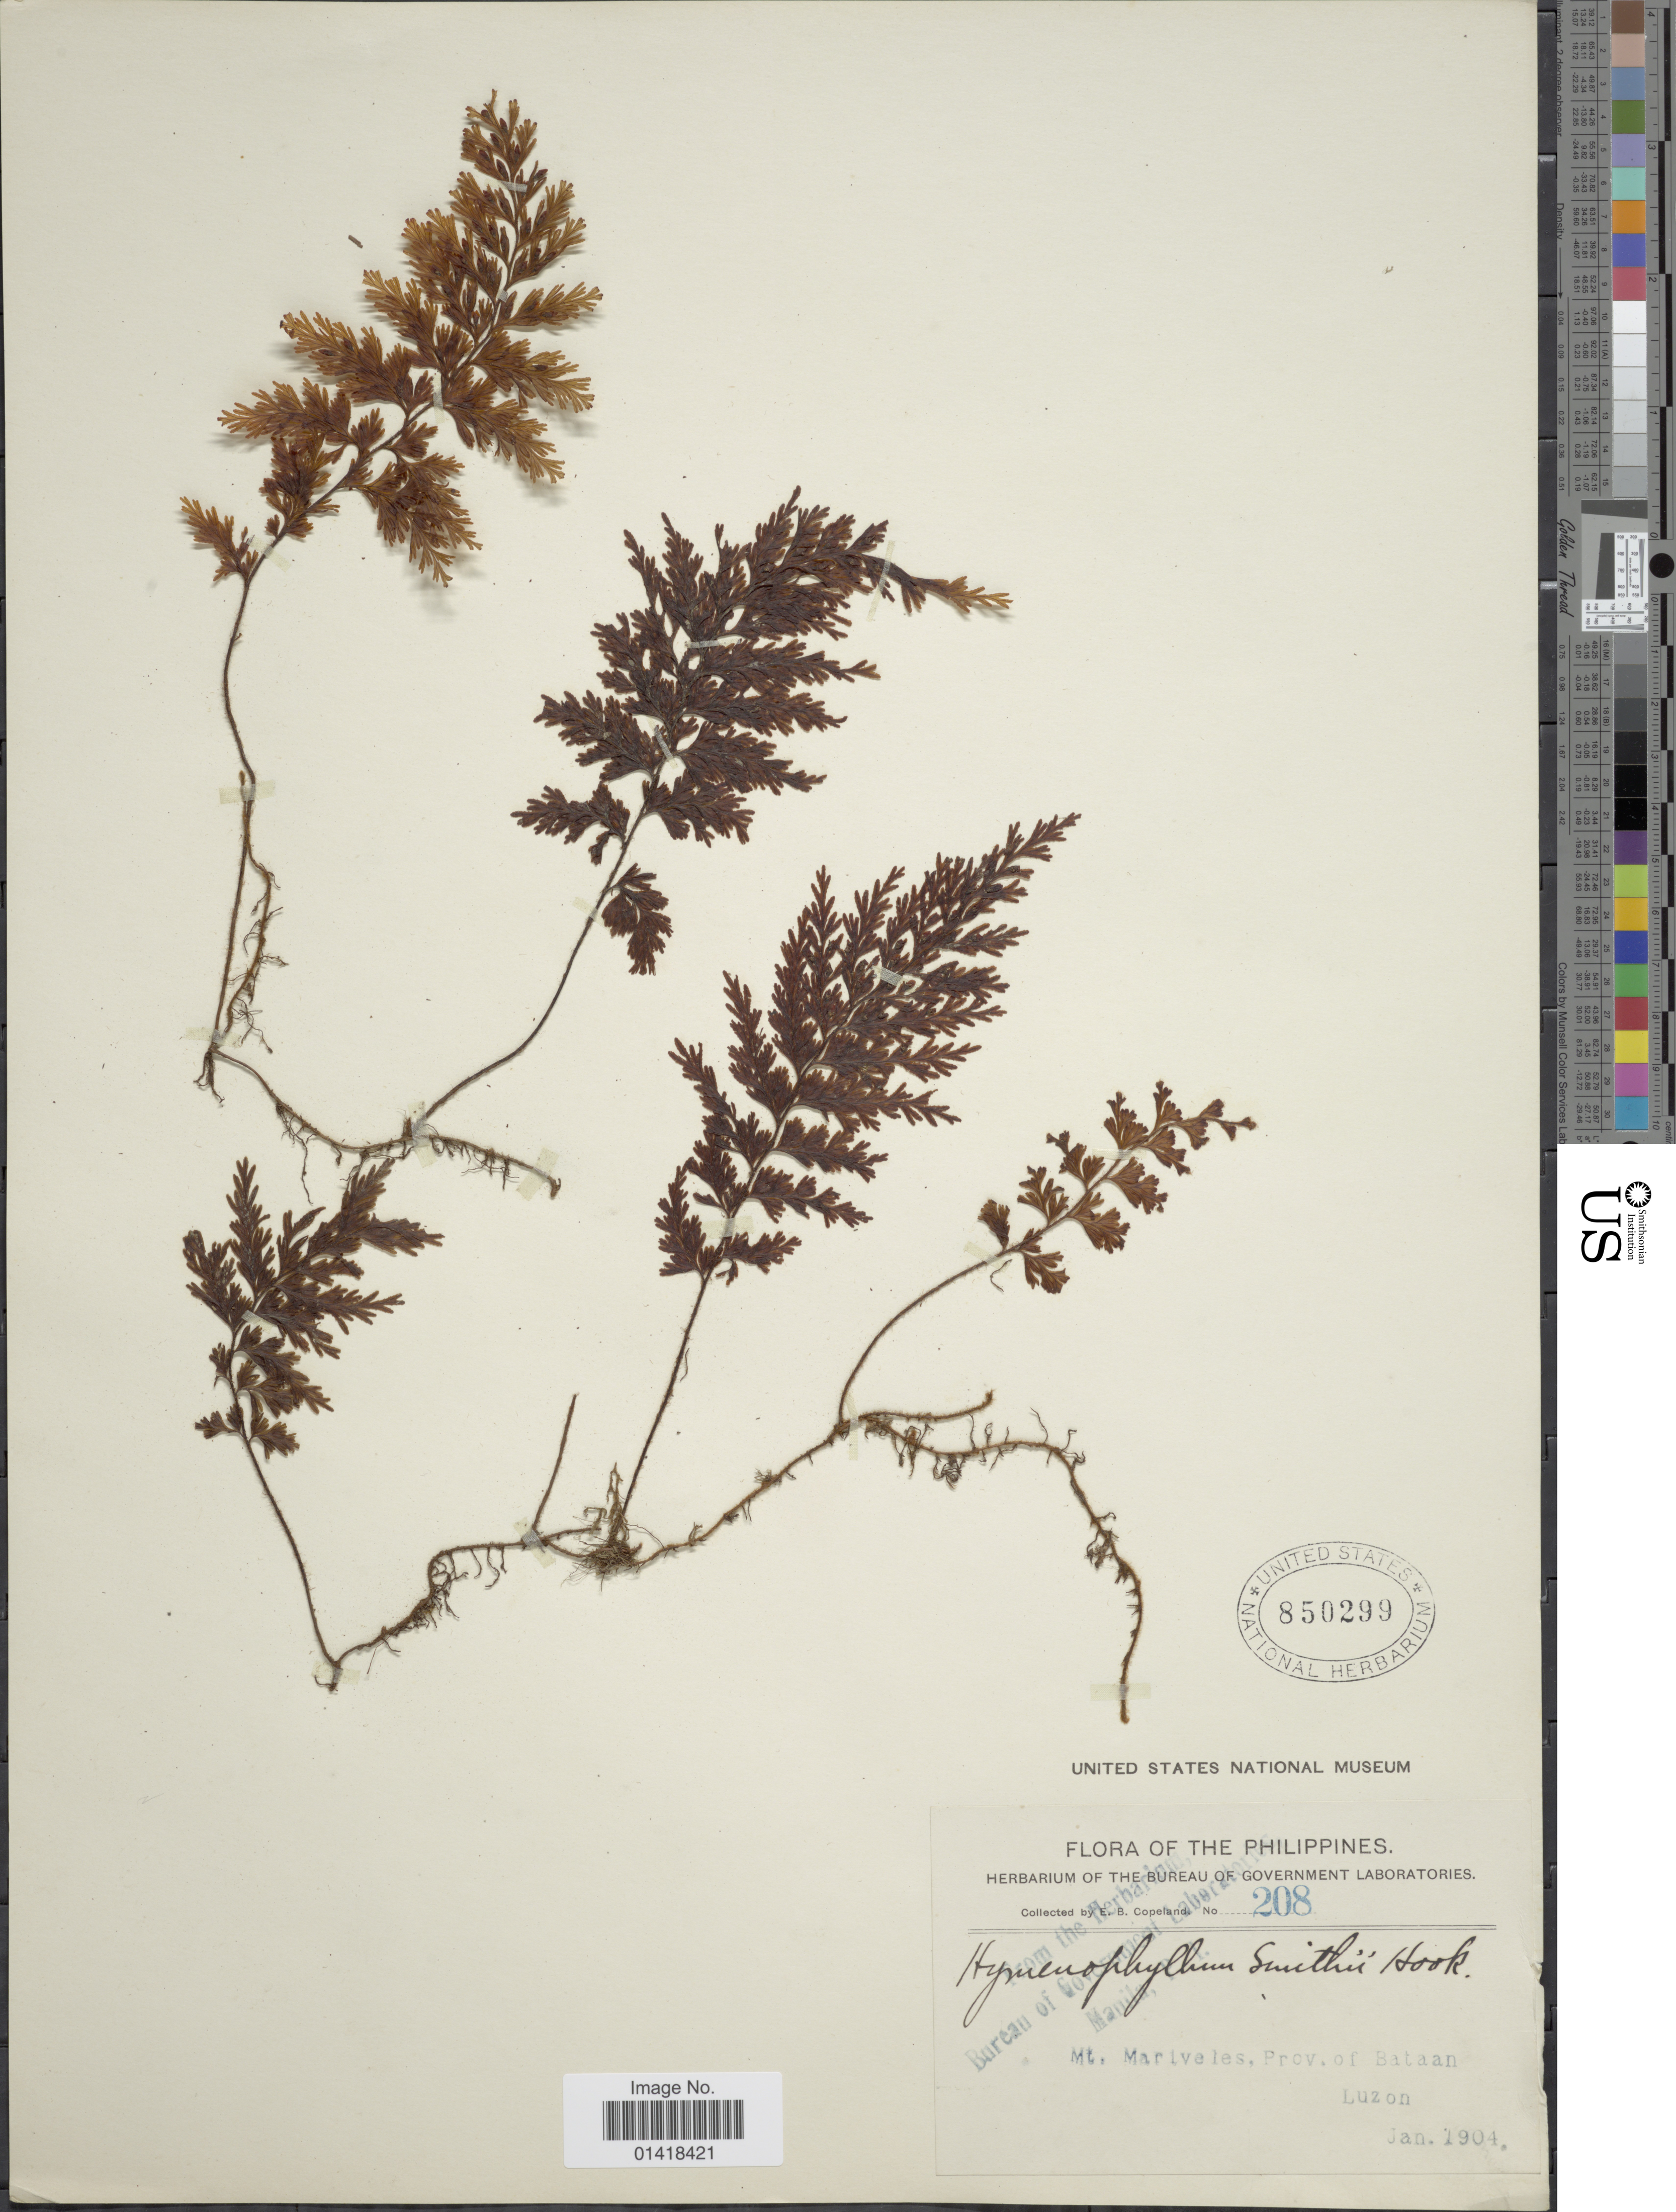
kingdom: Plantae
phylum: Tracheophyta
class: Polypodiopsida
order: Hymenophyllales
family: Hymenophyllaceae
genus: Hymenophyllum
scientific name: Hymenophyllum meyenianum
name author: (C. Presl) Copel.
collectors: E. B. Copeland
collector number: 208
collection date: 1904-01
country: Philippines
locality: Mt. Mariveles, Prov. of Bataan. Luzon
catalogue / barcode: US 850299